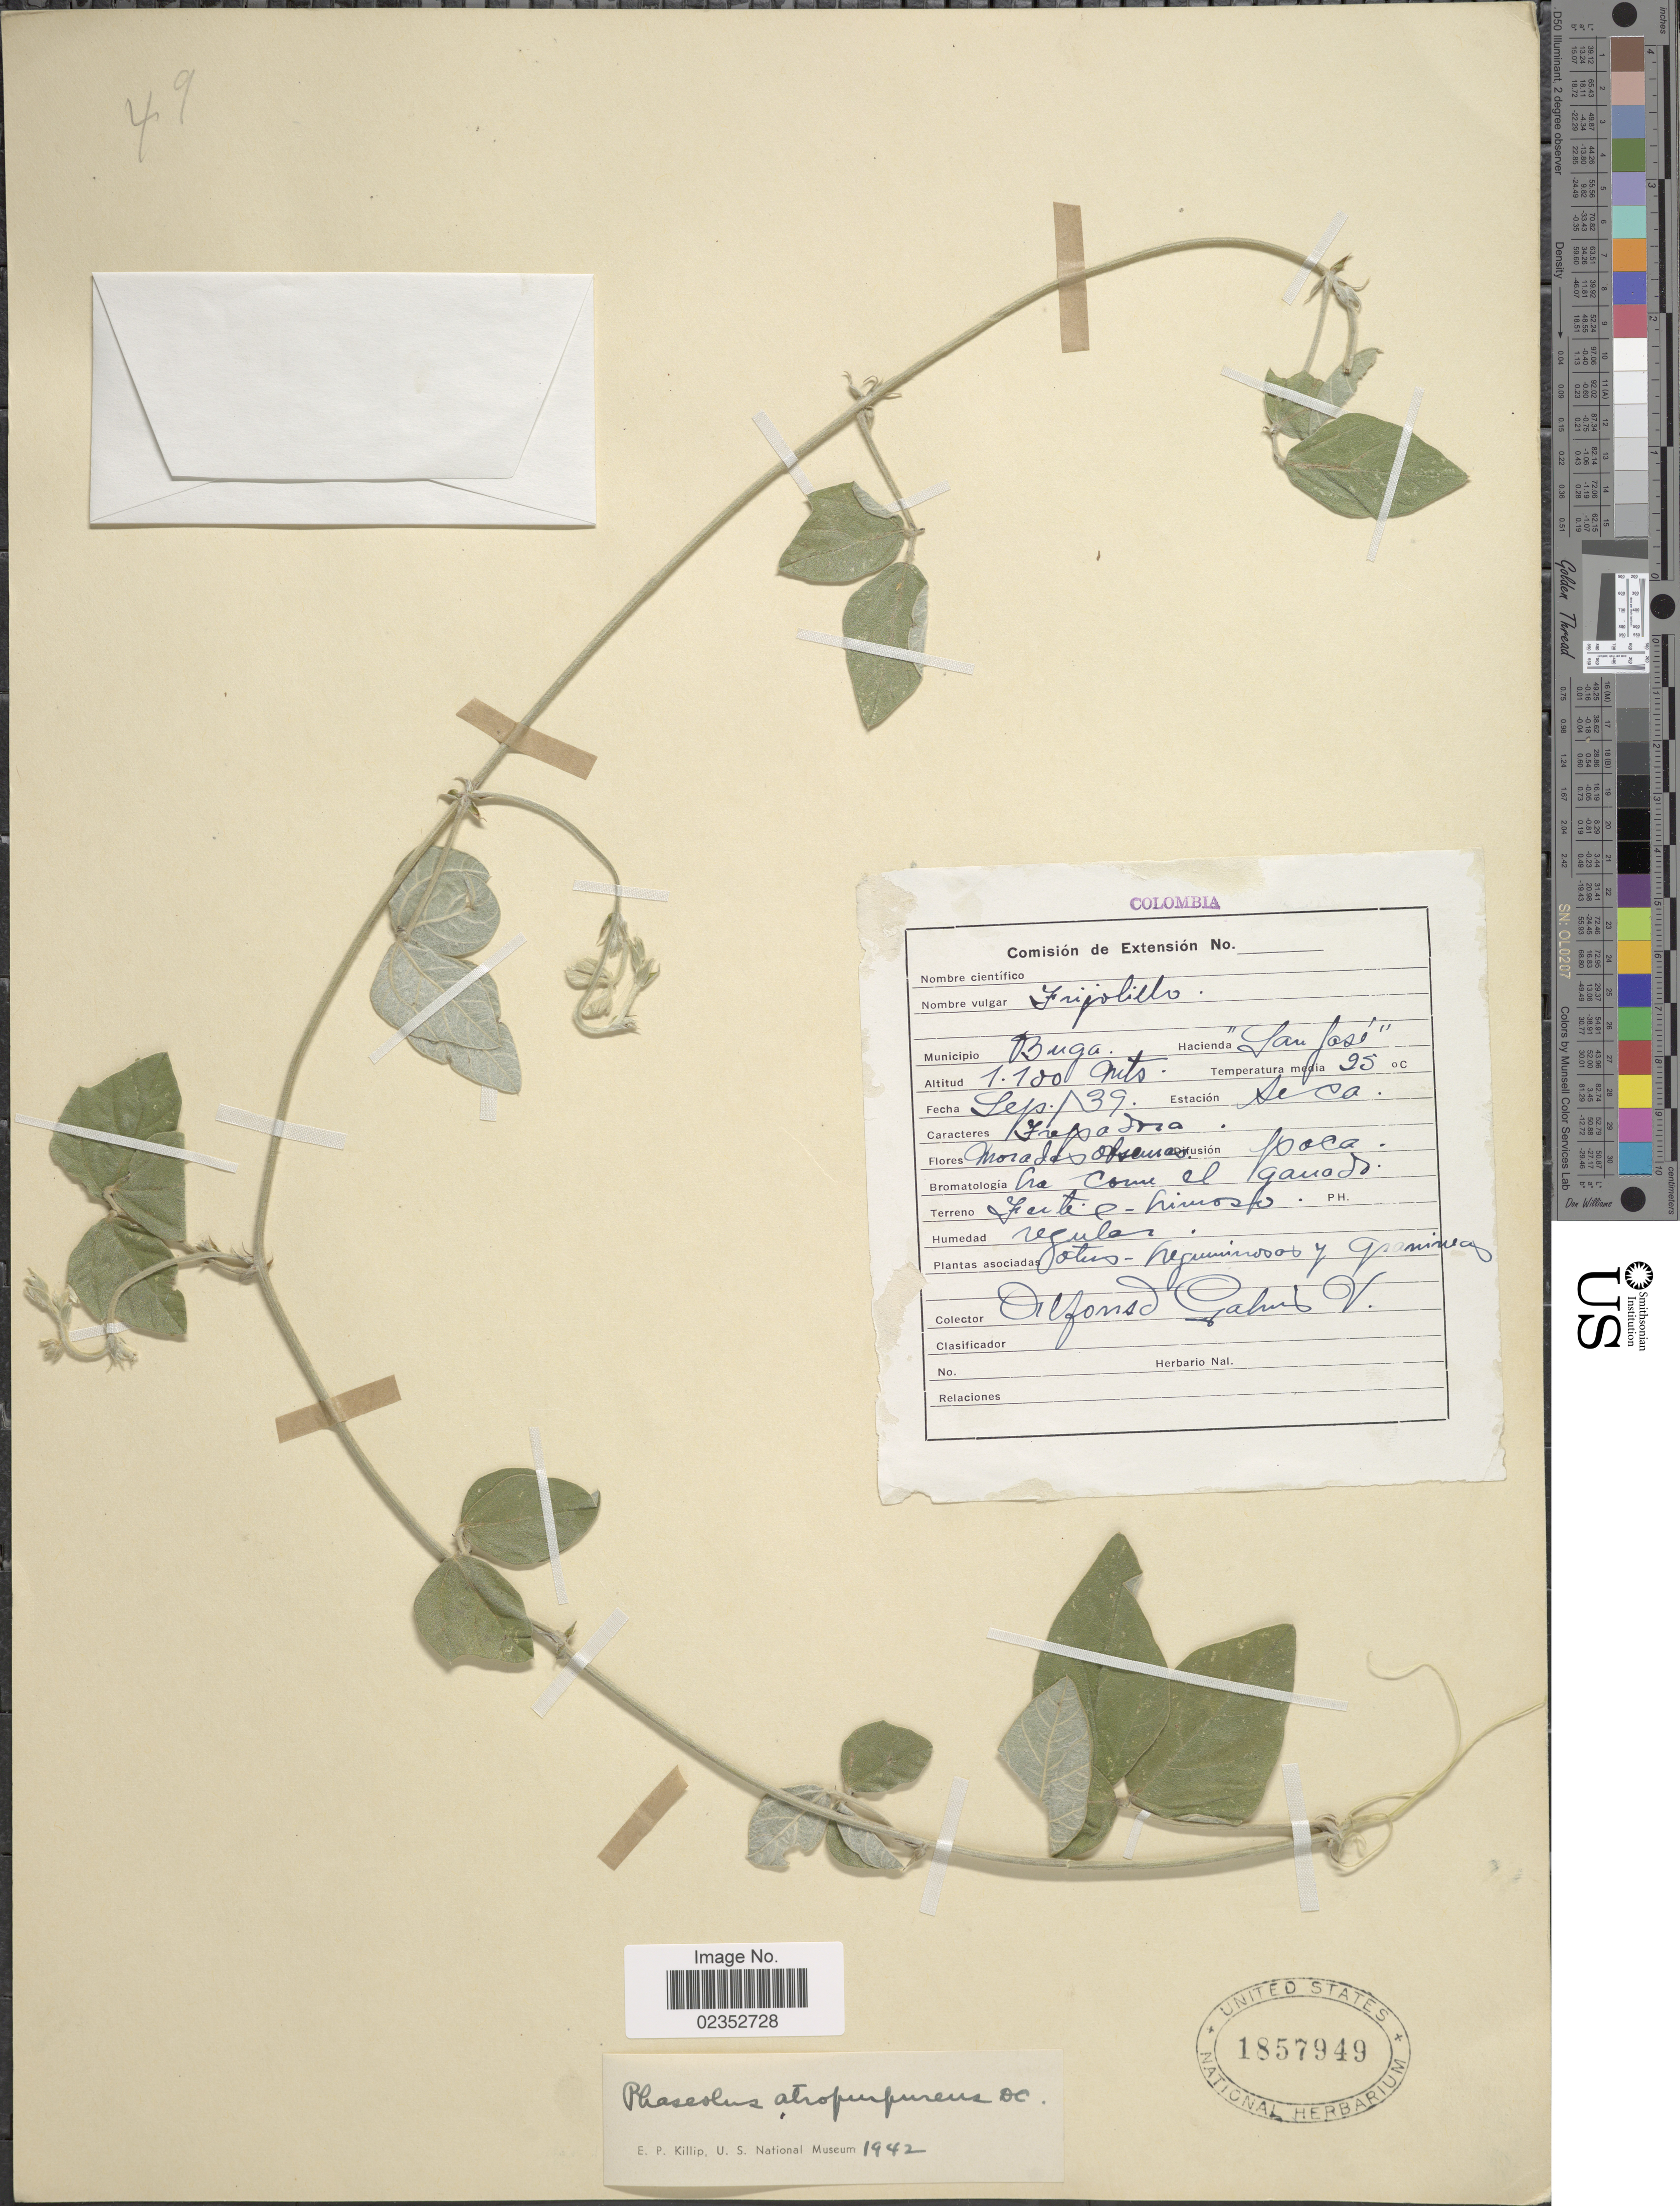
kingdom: Plantae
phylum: Tracheophyta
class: Magnoliopsida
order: Fabales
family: Fabaceae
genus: Macroptilium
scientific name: Macroptilium atropurpureum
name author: (DC.) Urb.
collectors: A. Galvis V.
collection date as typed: Transcribed d/m/y: /9/39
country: Colombia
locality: Municipio Buga, Hacienda "San Jose"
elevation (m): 1100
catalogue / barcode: US 1857949